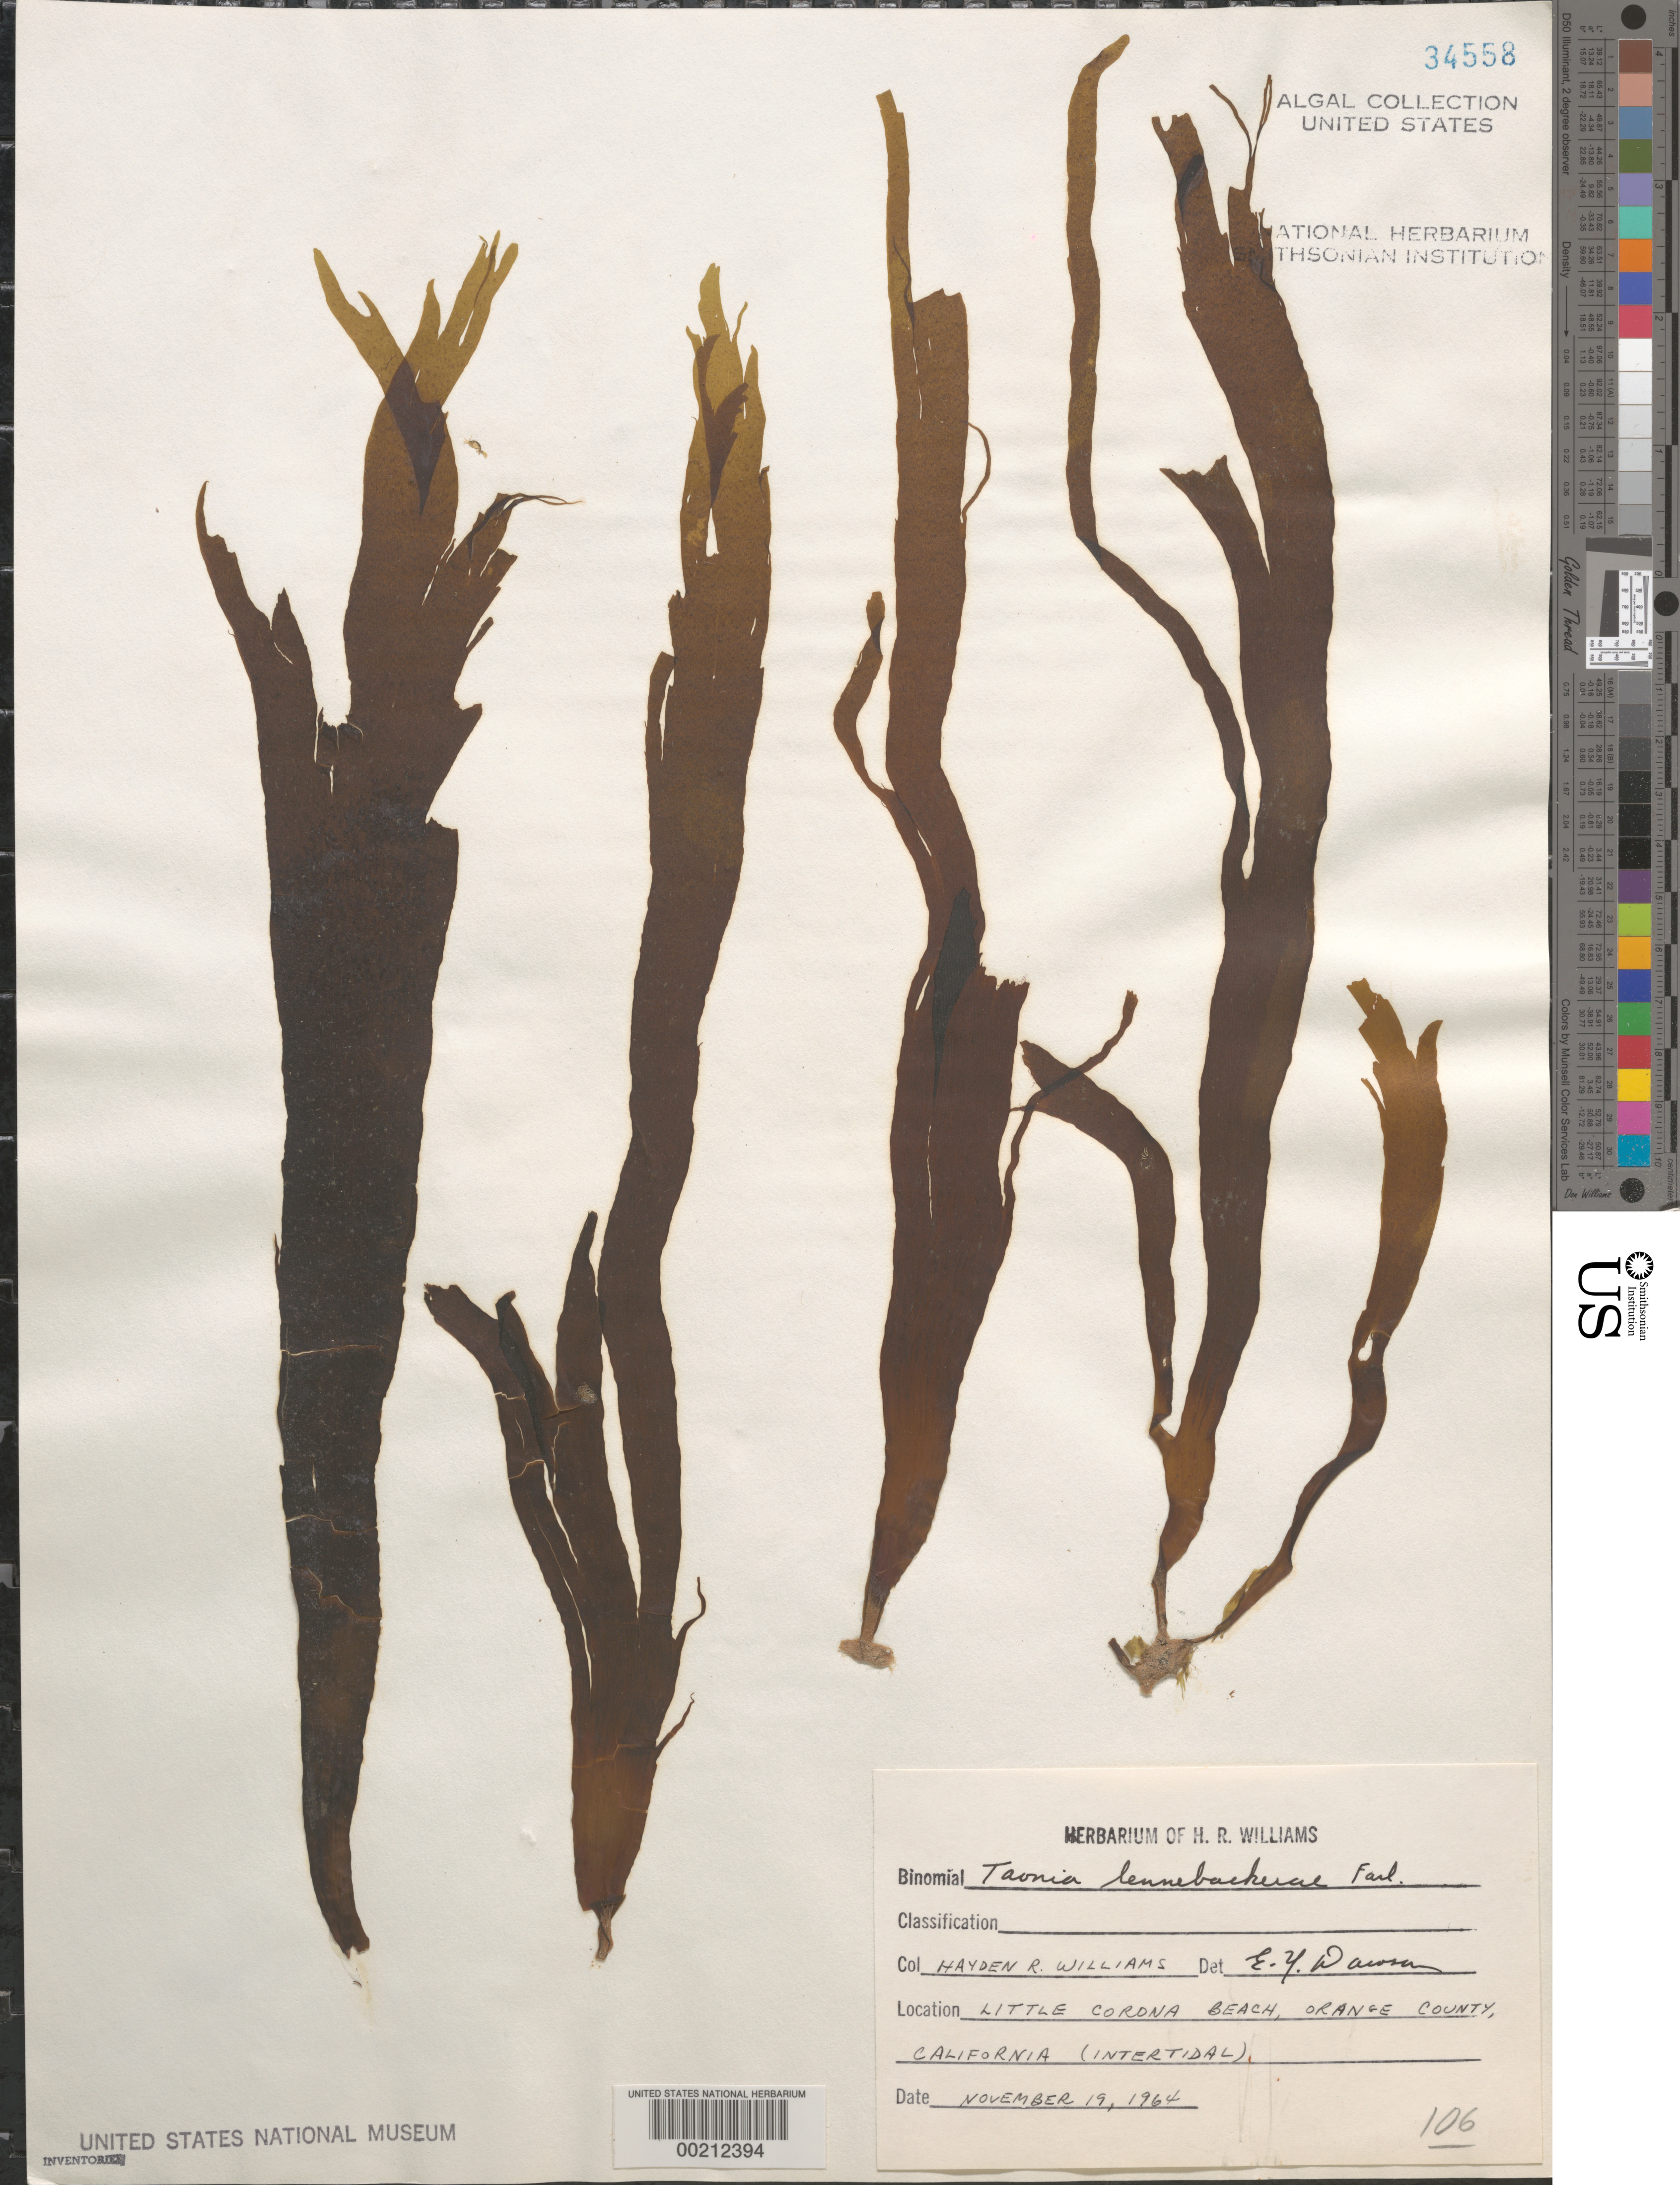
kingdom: Chromista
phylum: Ochrophyta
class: Phaeophyceae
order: Dictyotales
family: Dictyotaceae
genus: Taonia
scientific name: Taonia lennebackerae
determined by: Dawson, E. Y.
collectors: H. R. Williams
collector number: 106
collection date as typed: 19 Nov 1964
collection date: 1964-11-19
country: United States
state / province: California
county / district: Orange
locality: Little Corona Beach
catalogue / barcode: US 34558